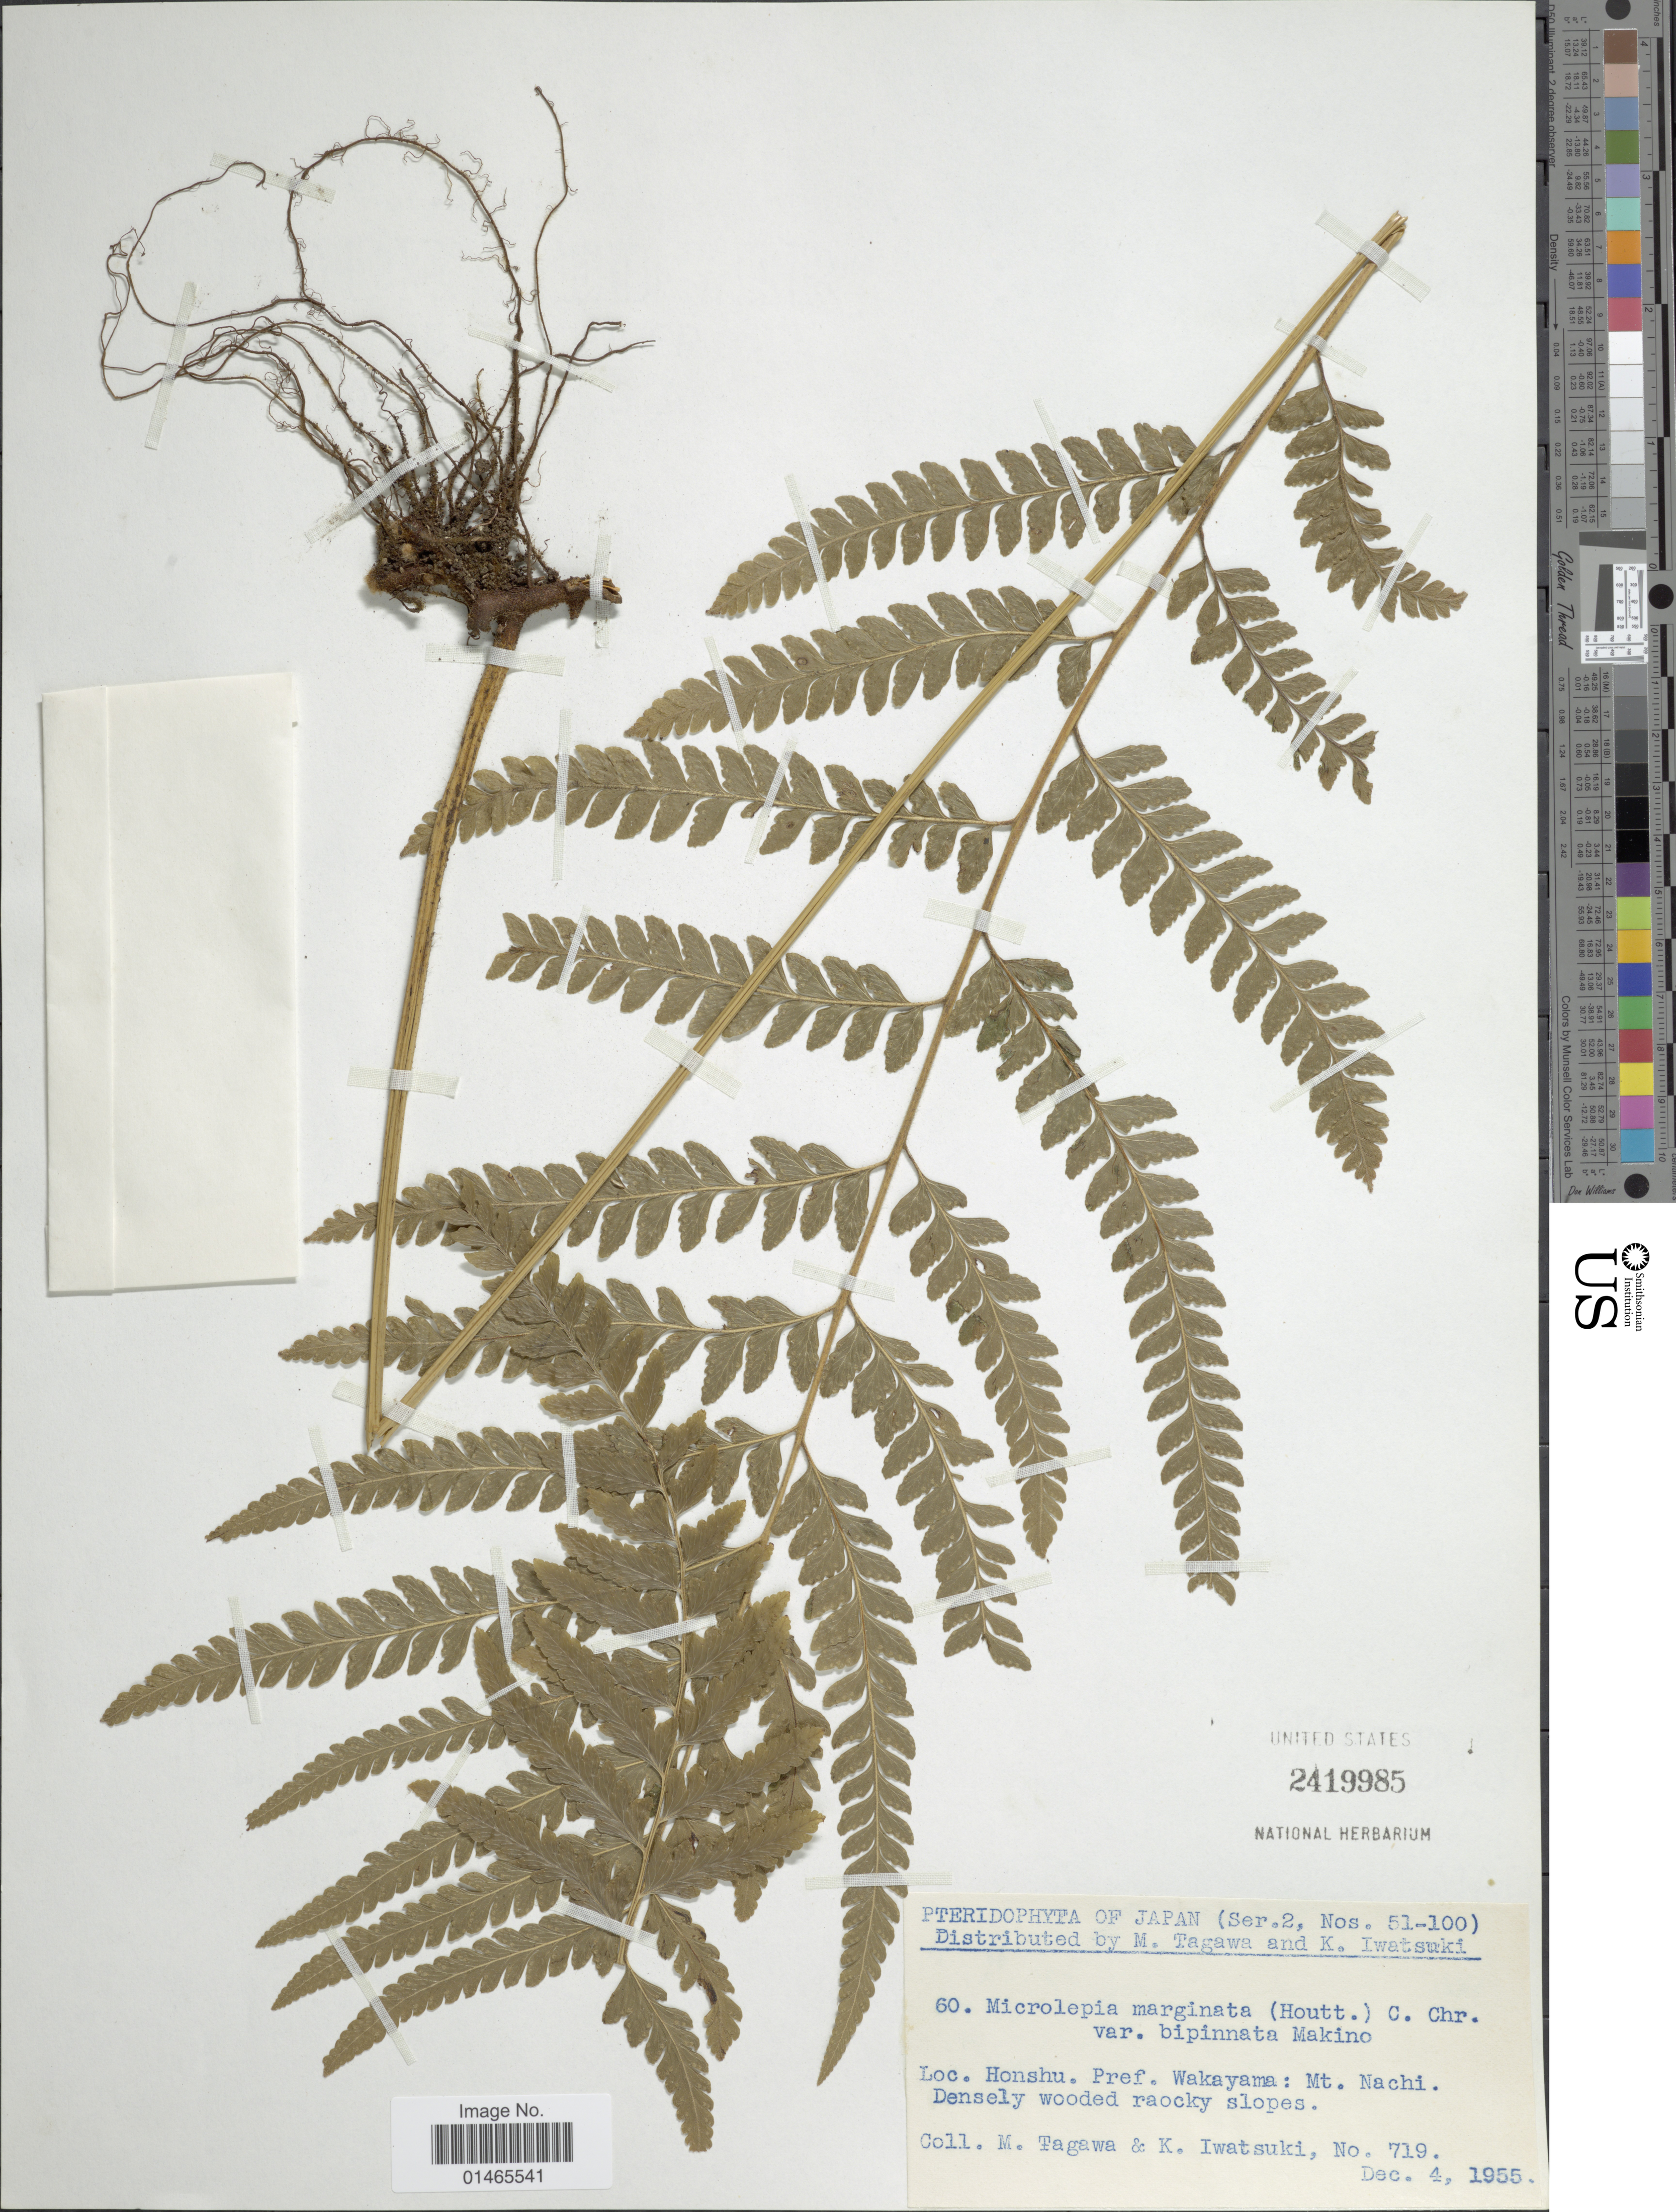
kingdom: Plantae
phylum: Tracheophyta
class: Polypodiopsida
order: Polypodiales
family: Dennstaedtiaceae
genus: Microlepia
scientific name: Microlepia marginata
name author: (Houtt.) C. Chr.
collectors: M. Tagawa & K. Iwatsuki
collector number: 719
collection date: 1955-12-04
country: Japan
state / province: Wakayama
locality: Honshu, Mt. Nachi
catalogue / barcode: US 2419985